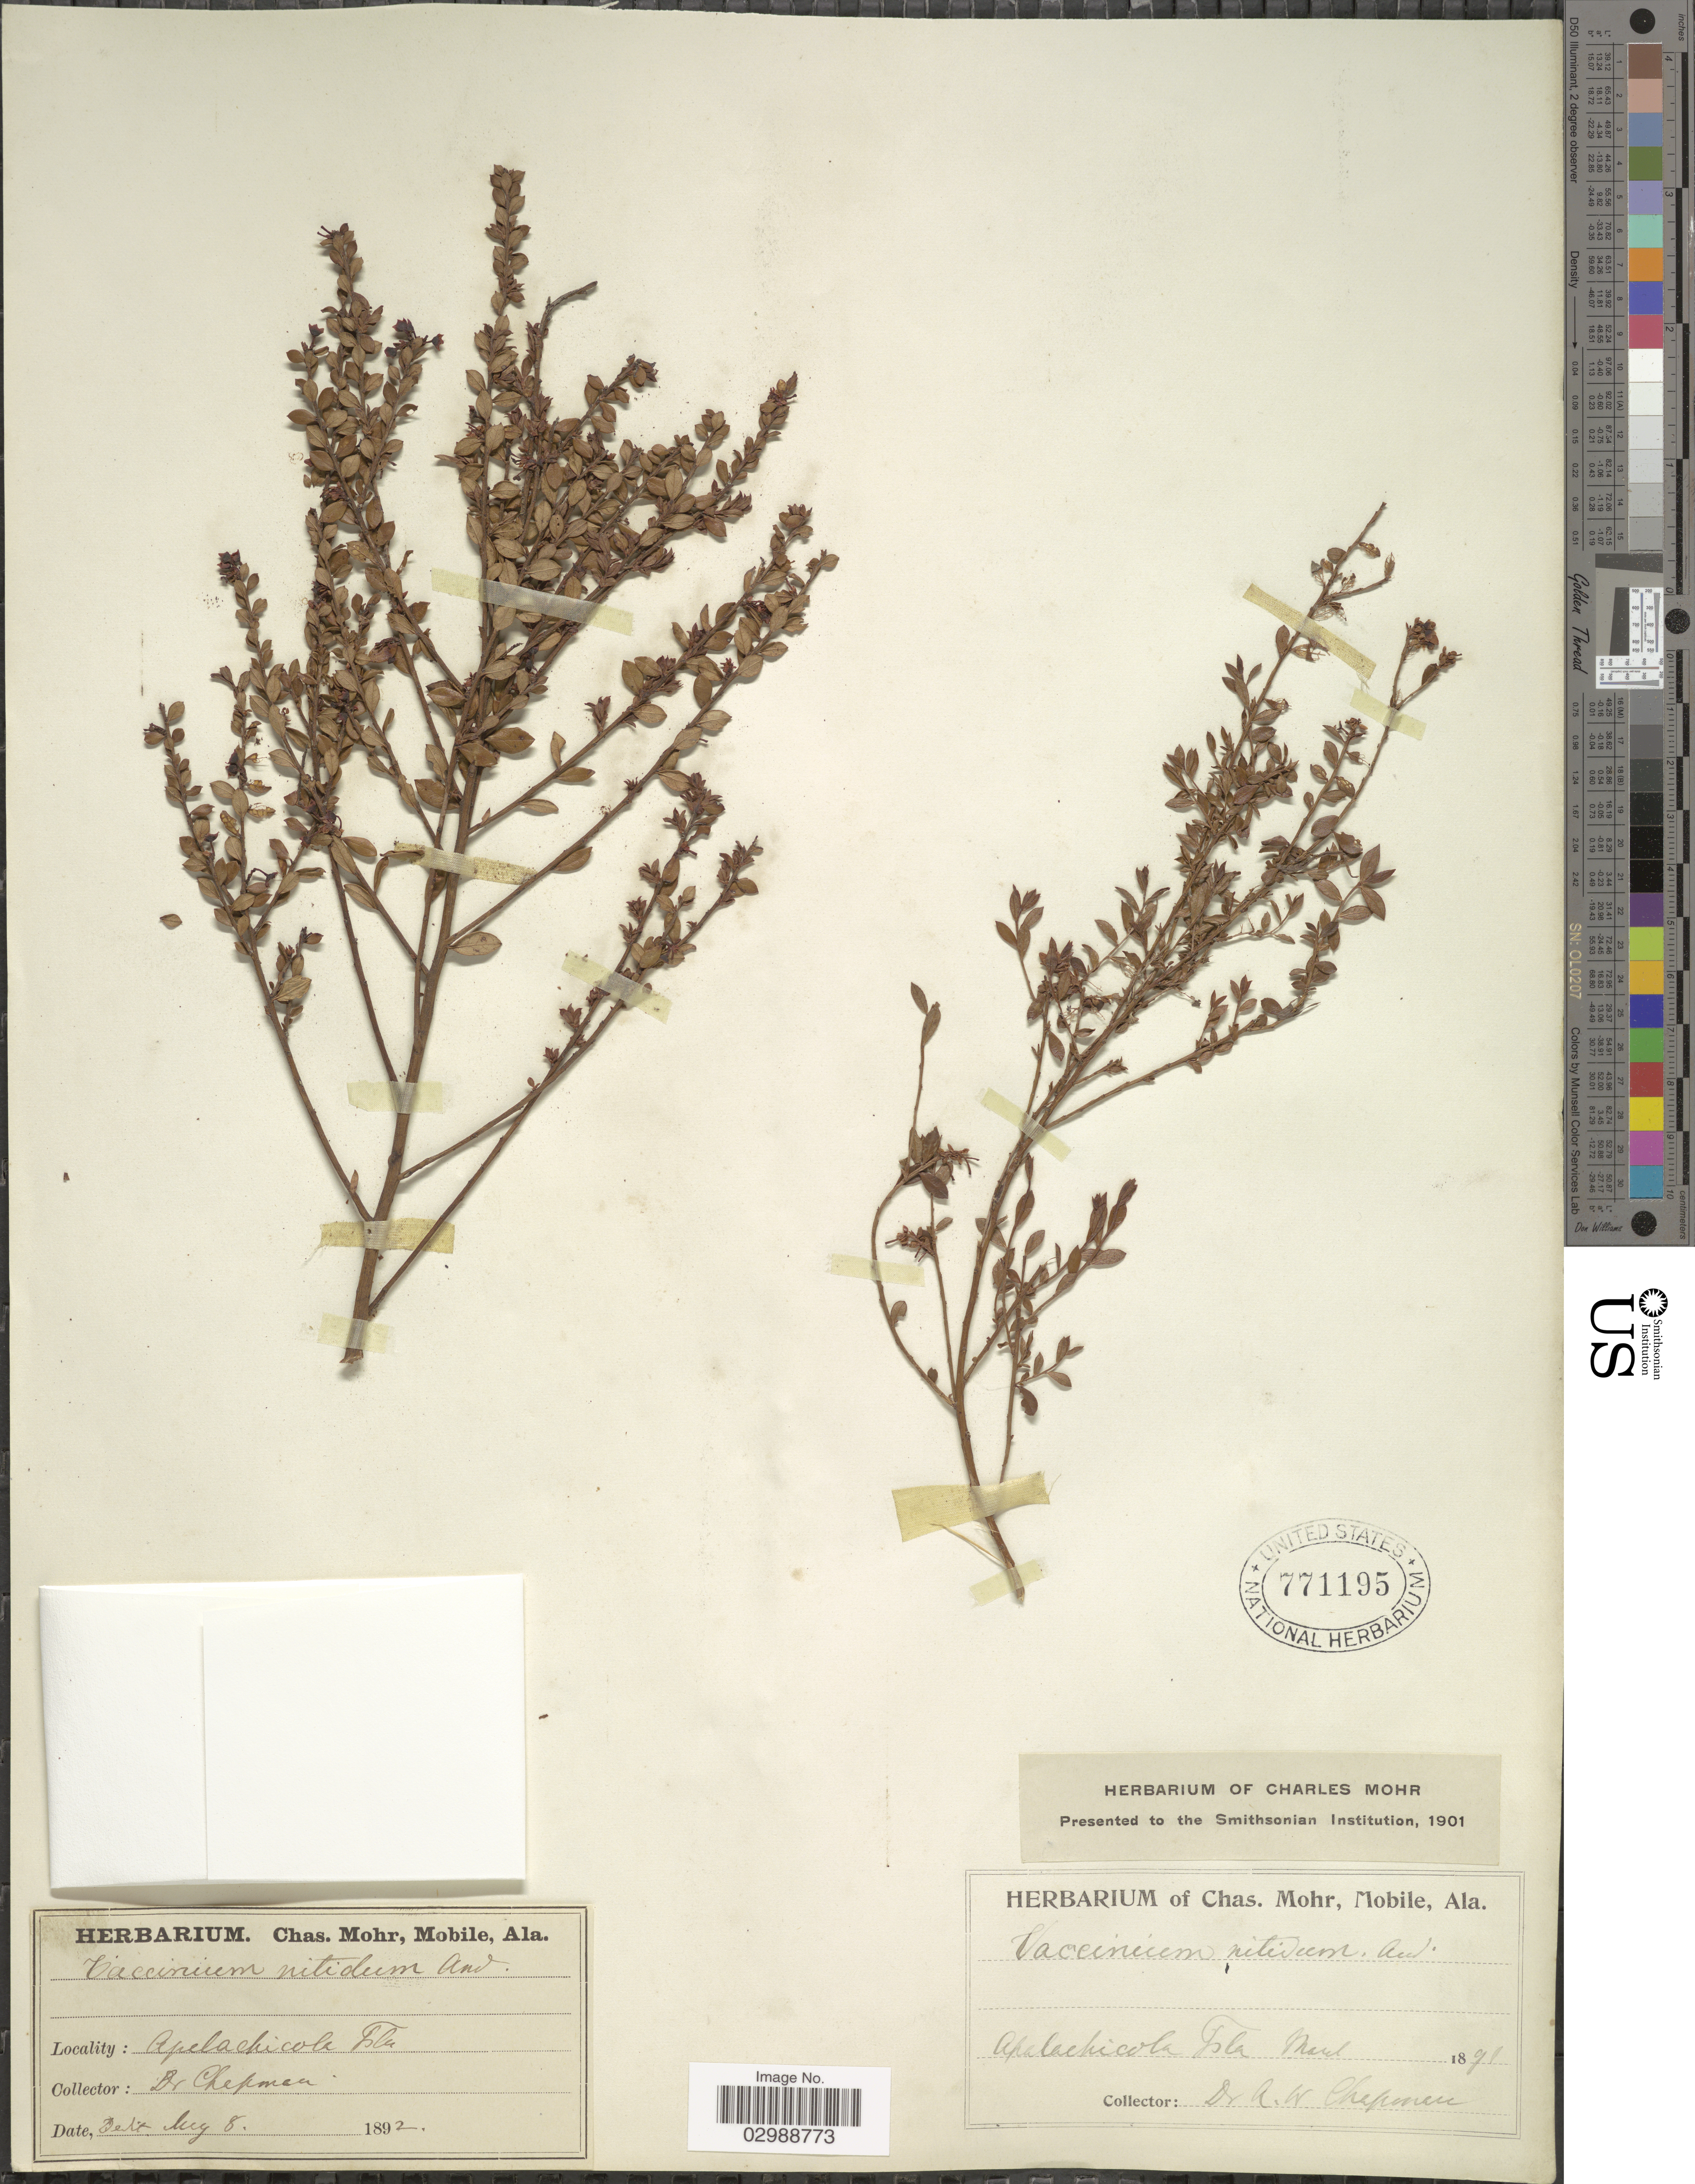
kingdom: Plantae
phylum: Tracheophyta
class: Magnoliopsida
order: Ericales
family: Ericaceae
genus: Vaccinium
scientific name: Vaccinium myrsinites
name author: Lam.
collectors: A. W. Chapman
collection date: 1891-03/1892-05-08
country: United States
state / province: Florida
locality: Apalachicola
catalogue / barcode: US 771195